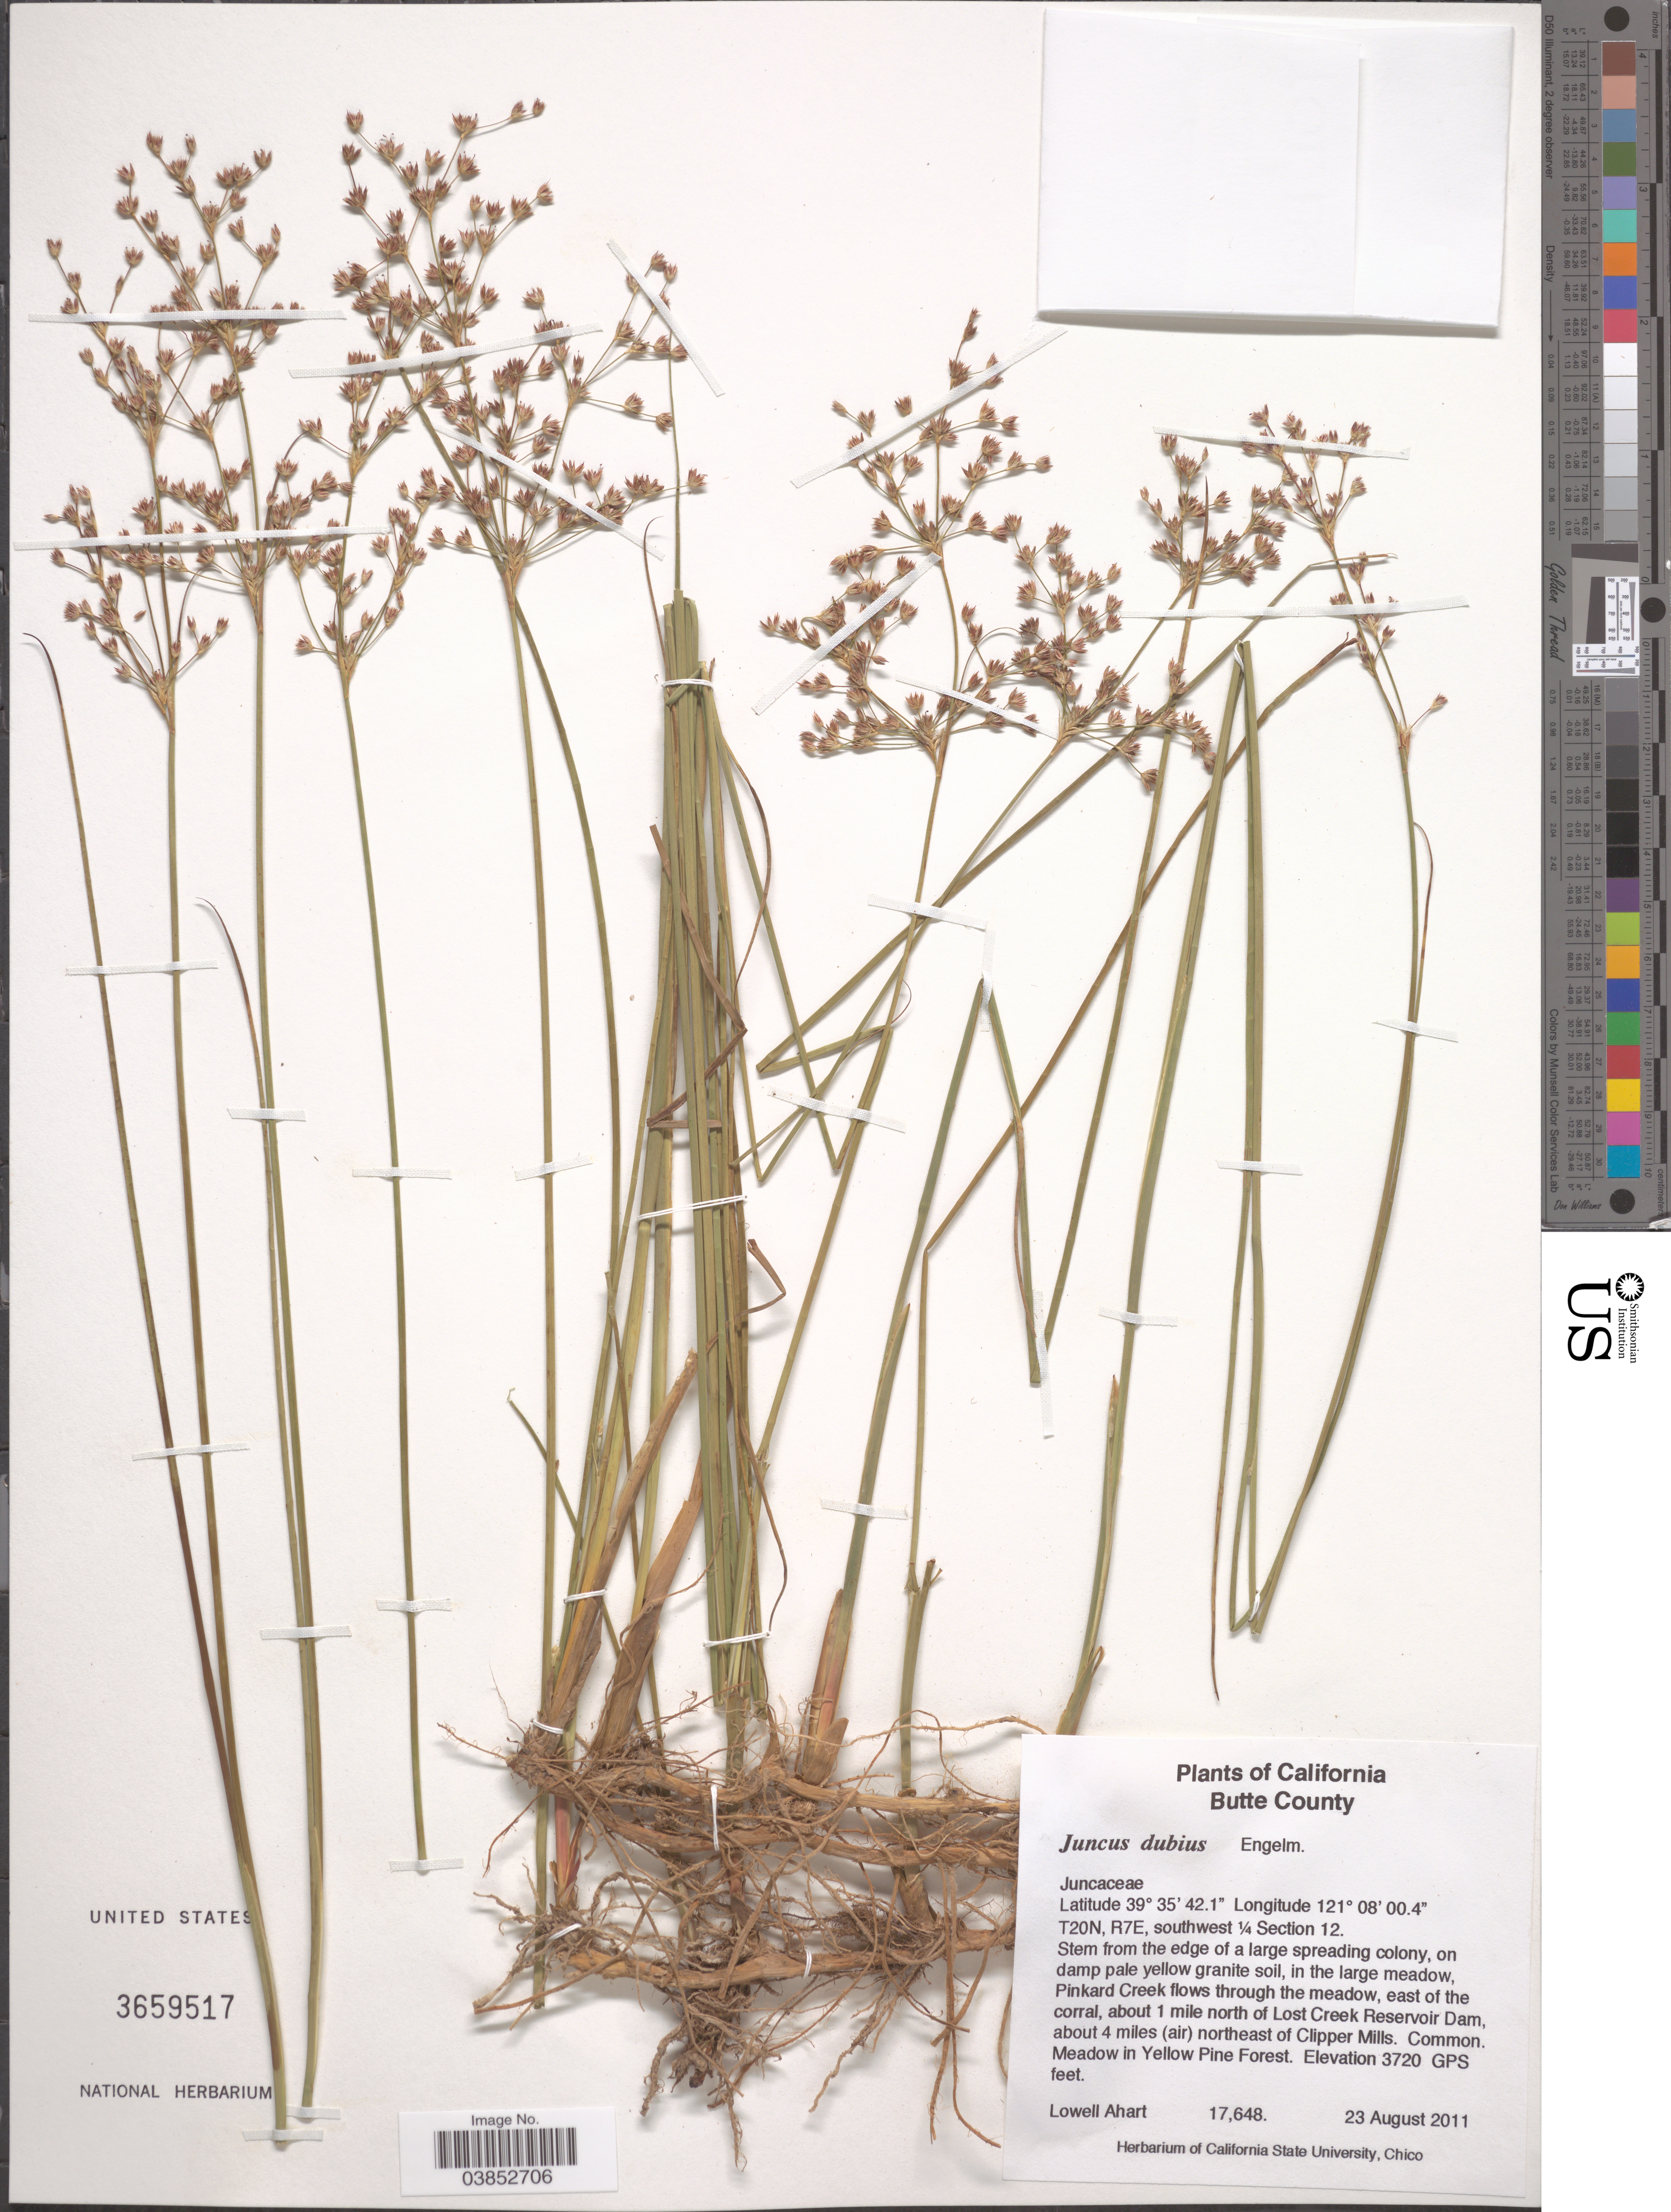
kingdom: Plantae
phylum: Tracheophyta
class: Liliopsida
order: Poales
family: Juncaceae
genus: Juncus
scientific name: Juncus dubius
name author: Engelm.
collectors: L. Ahart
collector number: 17648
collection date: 2011-08-23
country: United States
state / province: California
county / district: Butte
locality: Butte County. T20N, R7E, southwest ¼ Section 12. Pinkard Creek, east of the corral, about 1 mile north of Lost Creek Reservoir Dam, about 4 miles (air) northeast of Clipper Mills. Yellow Pine Forest.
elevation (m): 1134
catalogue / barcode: US 3659517